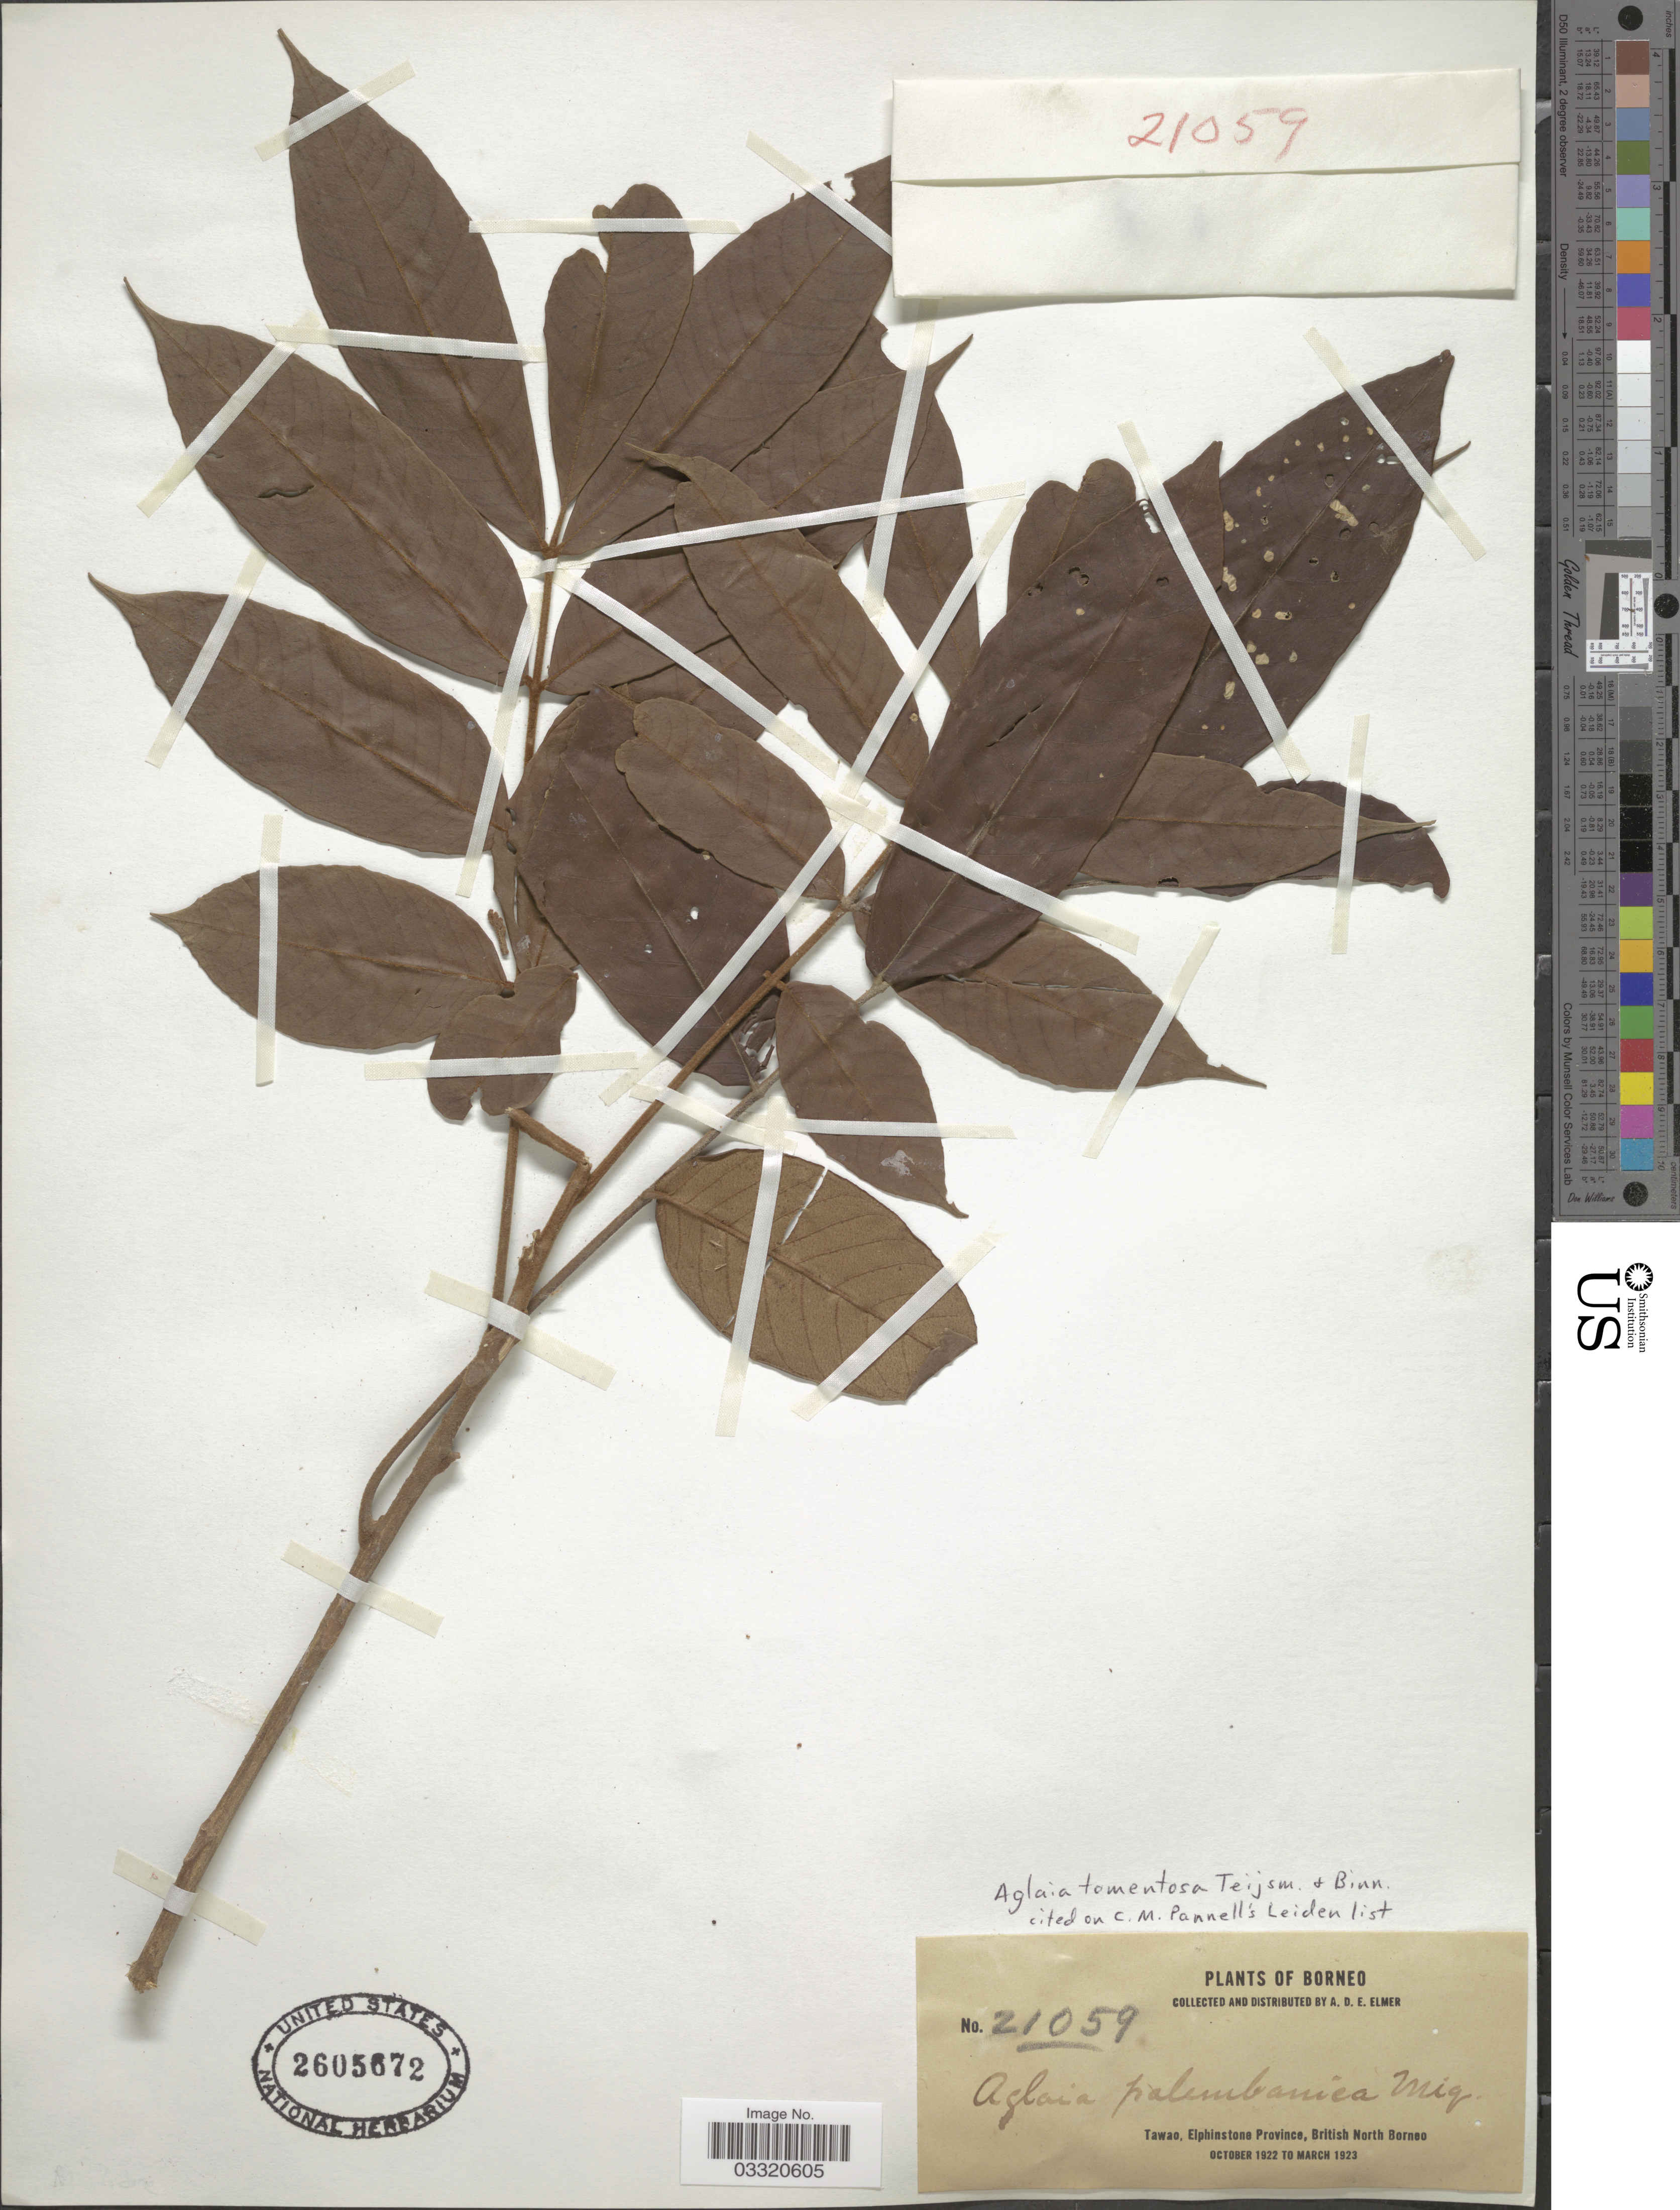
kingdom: Plantae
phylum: Tracheophyta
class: Magnoliopsida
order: Sapindales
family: Meliaceae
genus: Aglaia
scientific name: Aglaia tomentosa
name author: Teijsm. & Binn.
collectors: A. D. E. Elmer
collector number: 21059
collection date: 1922-10/1923-03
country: Malaysia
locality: Borneo. Tawao, Elphinstone Province, British North Borneo.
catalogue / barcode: US 2605672